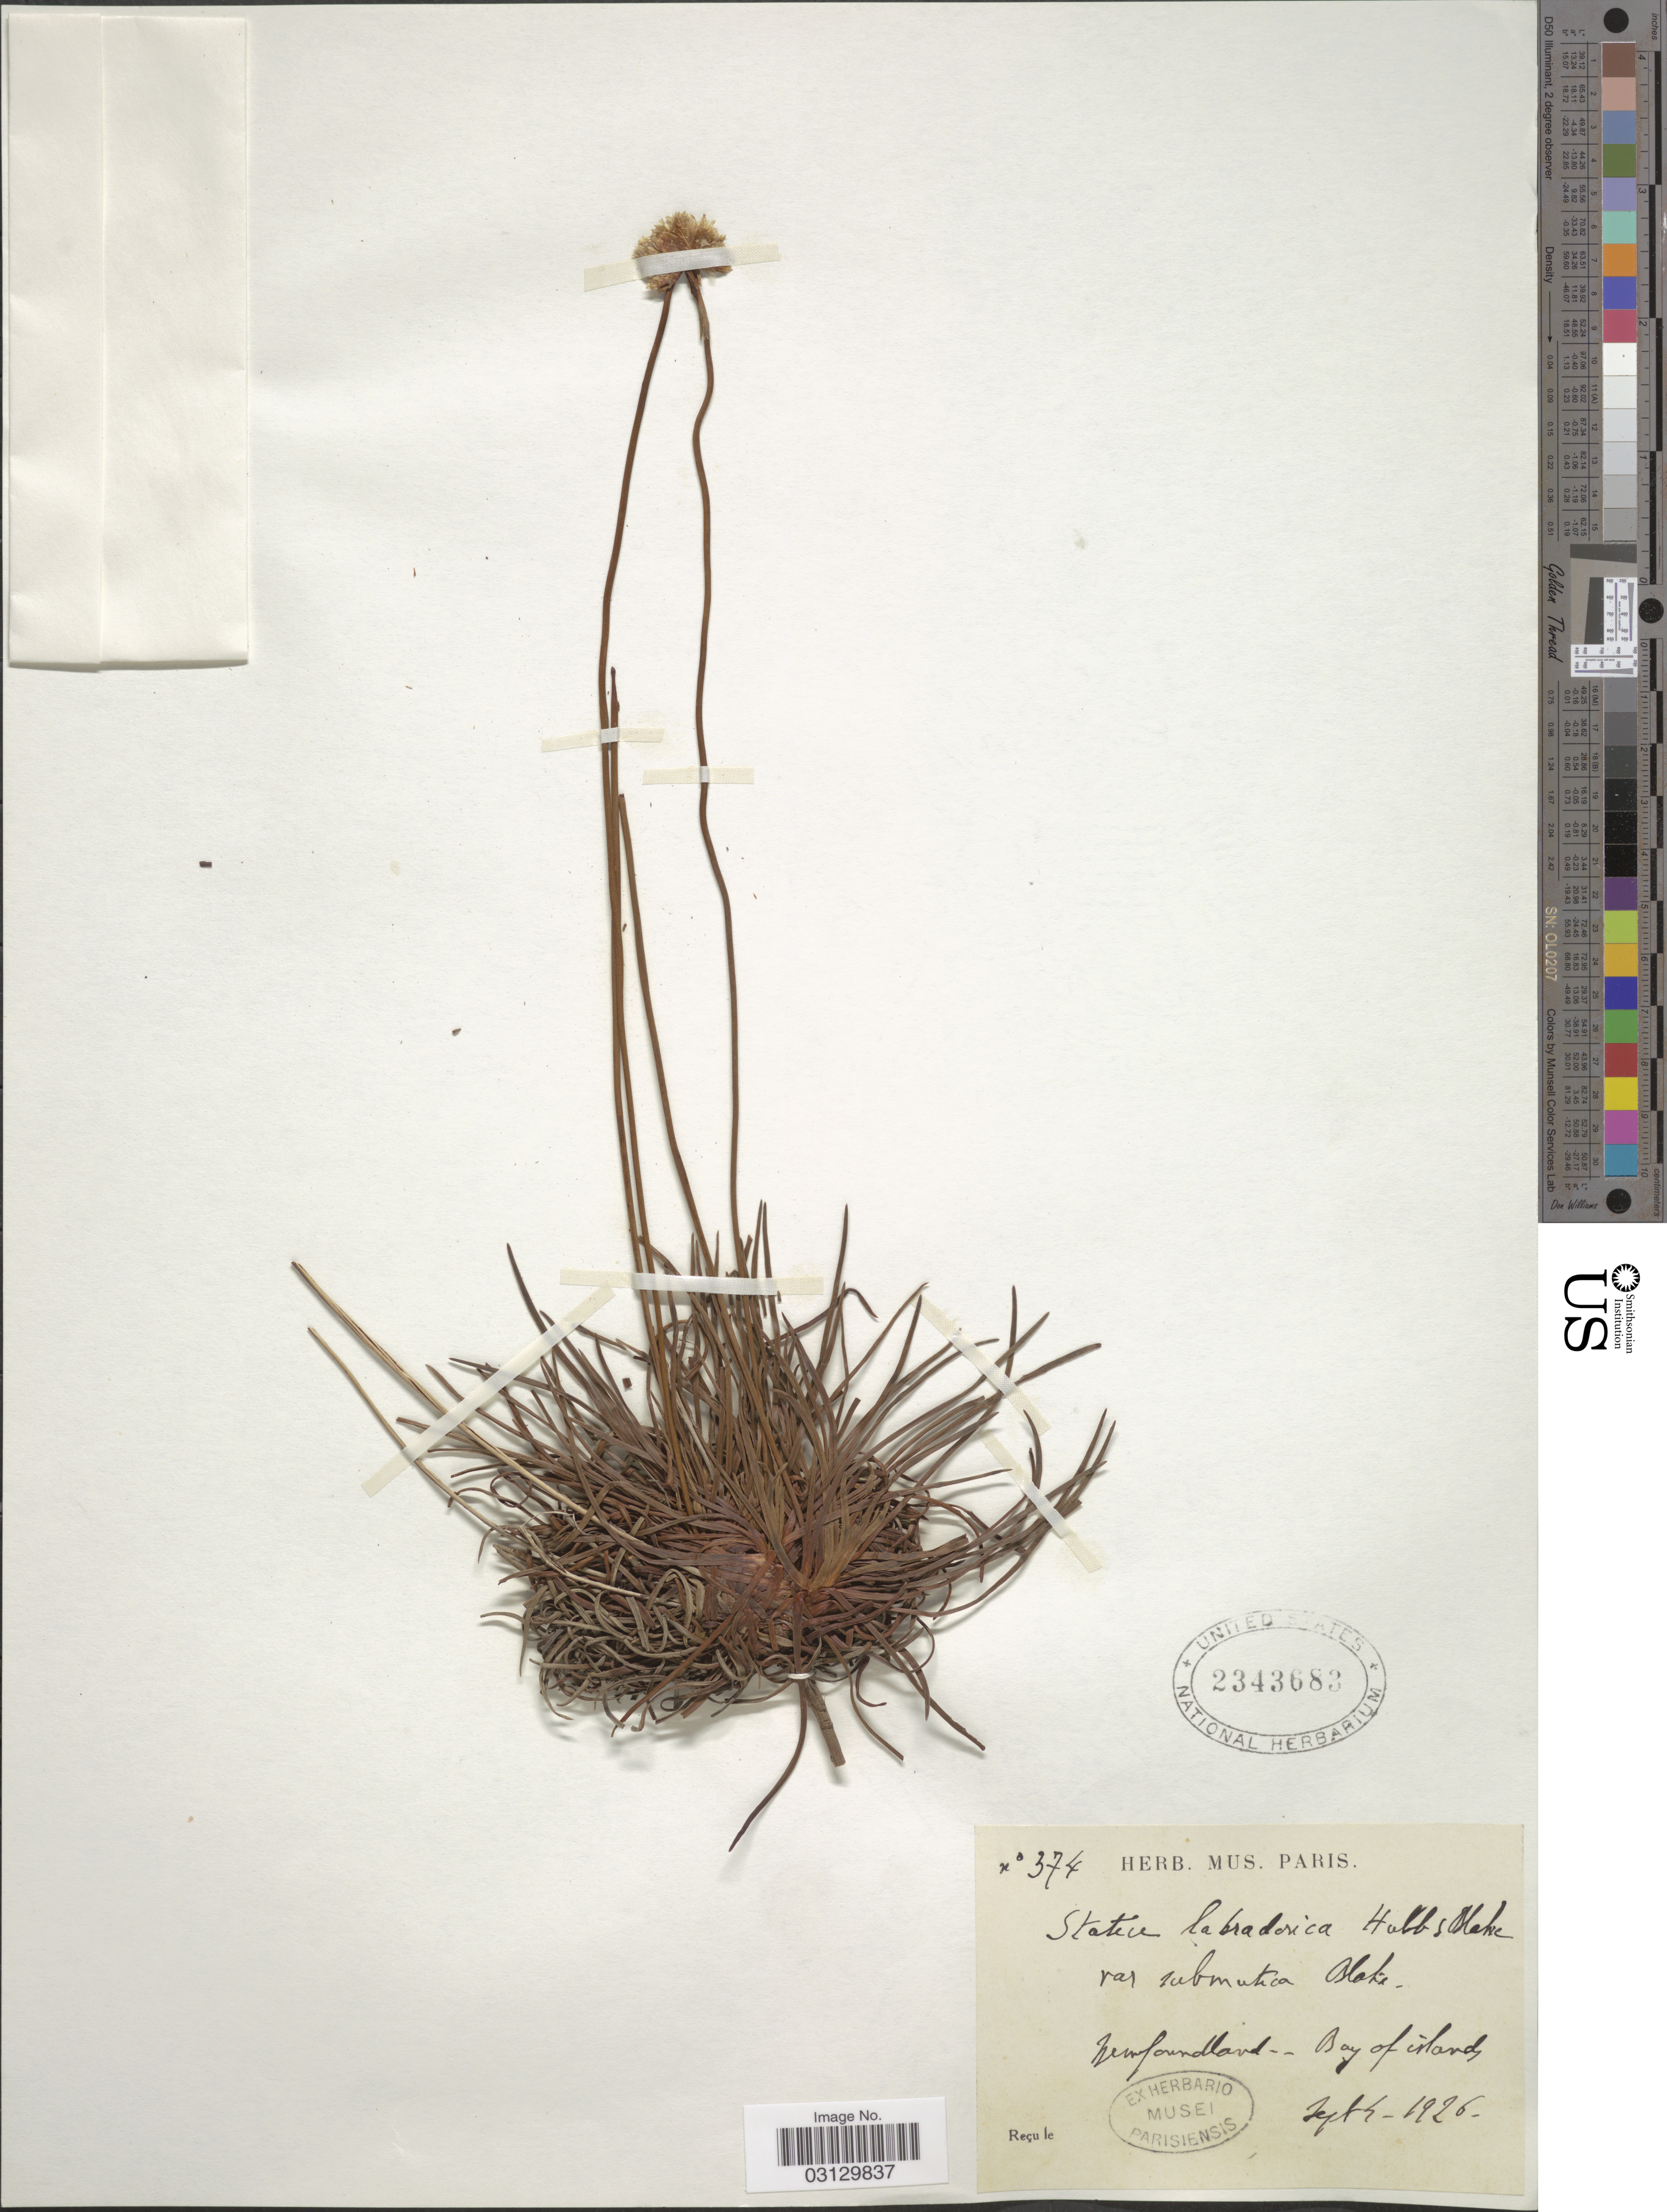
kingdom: Plantae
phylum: Tracheophyta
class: Magnoliopsida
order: Caryophyllales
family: Plumbaginaceae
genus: Armeria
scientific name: Armeria maritima subsp. sibirica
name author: (Turcz. ex Boiss.) Nyman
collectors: ex herb. Mus. Paris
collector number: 374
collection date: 1926-09-04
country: Canada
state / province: Newfoundland and Labrador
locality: Bay of islands.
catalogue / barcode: US 2343683